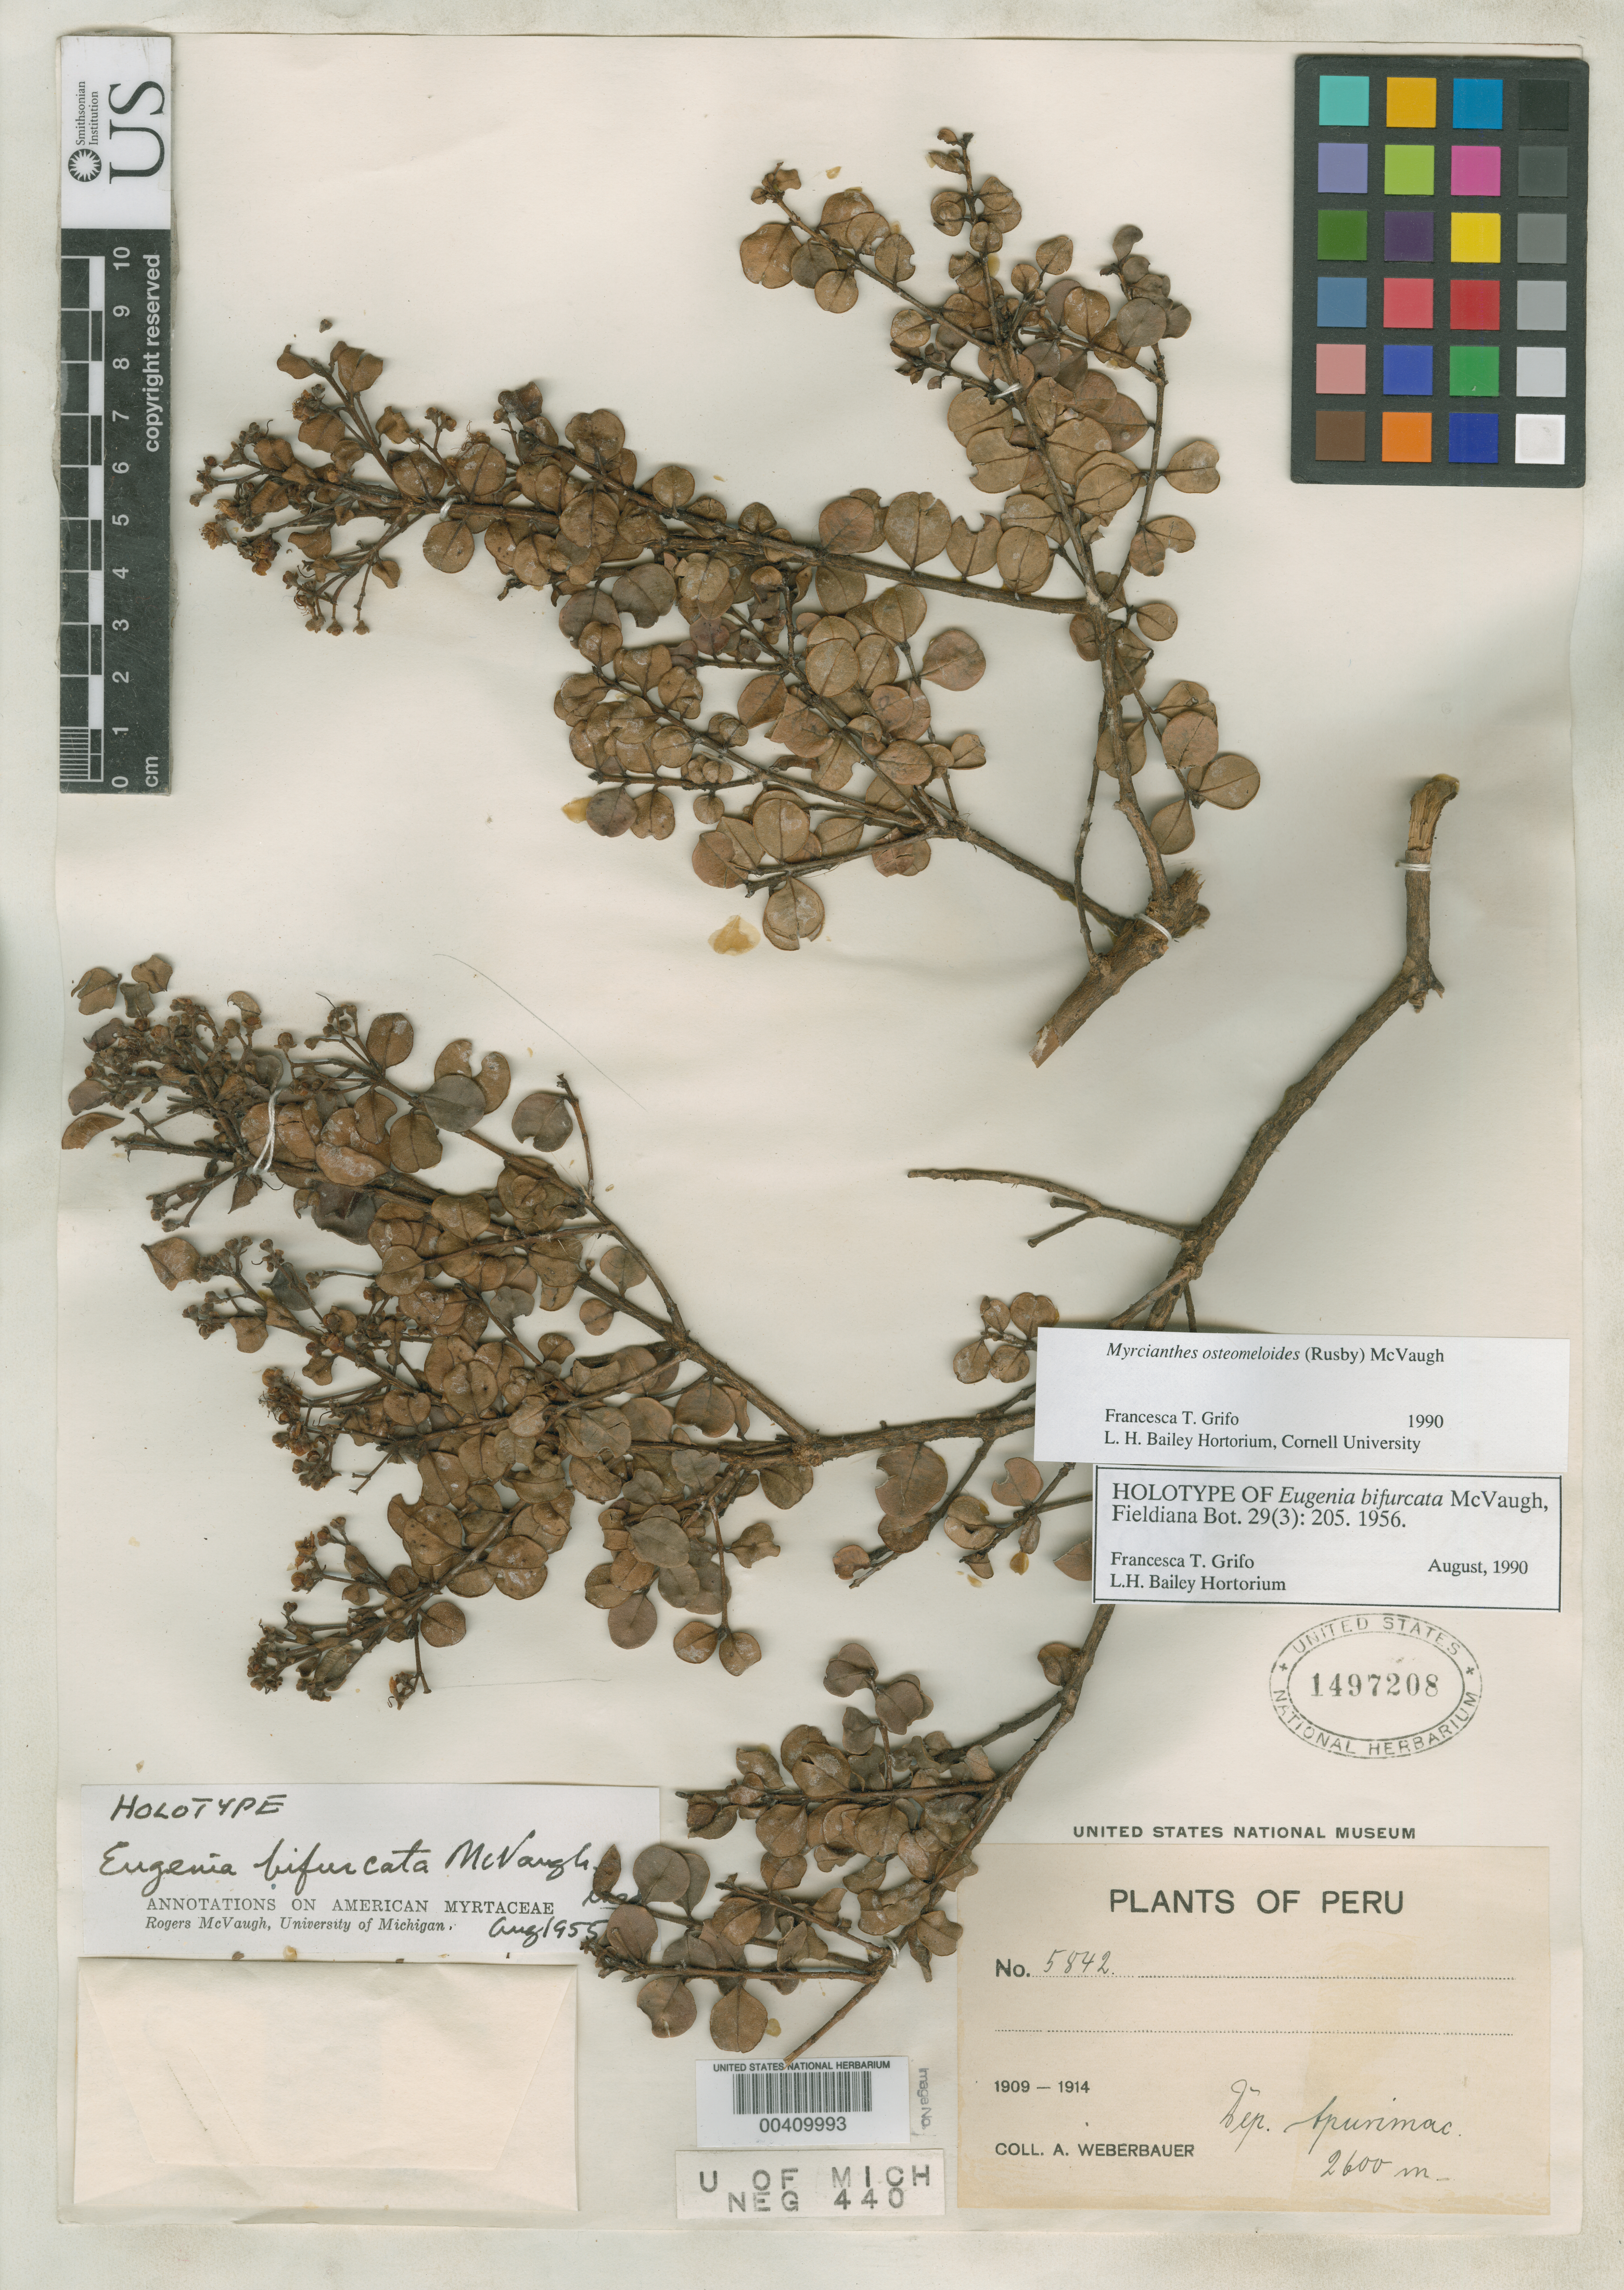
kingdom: Plantae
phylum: Tracheophyta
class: Magnoliopsida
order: Myrtales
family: Myrtaceae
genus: Eugenia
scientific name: Eugenia bifurcata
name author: McVaugh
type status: Holotype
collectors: A. Weberbauer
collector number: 5842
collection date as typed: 1909 to -- --- 1914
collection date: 1909/1914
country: Peru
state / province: Apurímac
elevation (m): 2600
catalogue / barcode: US 1497208